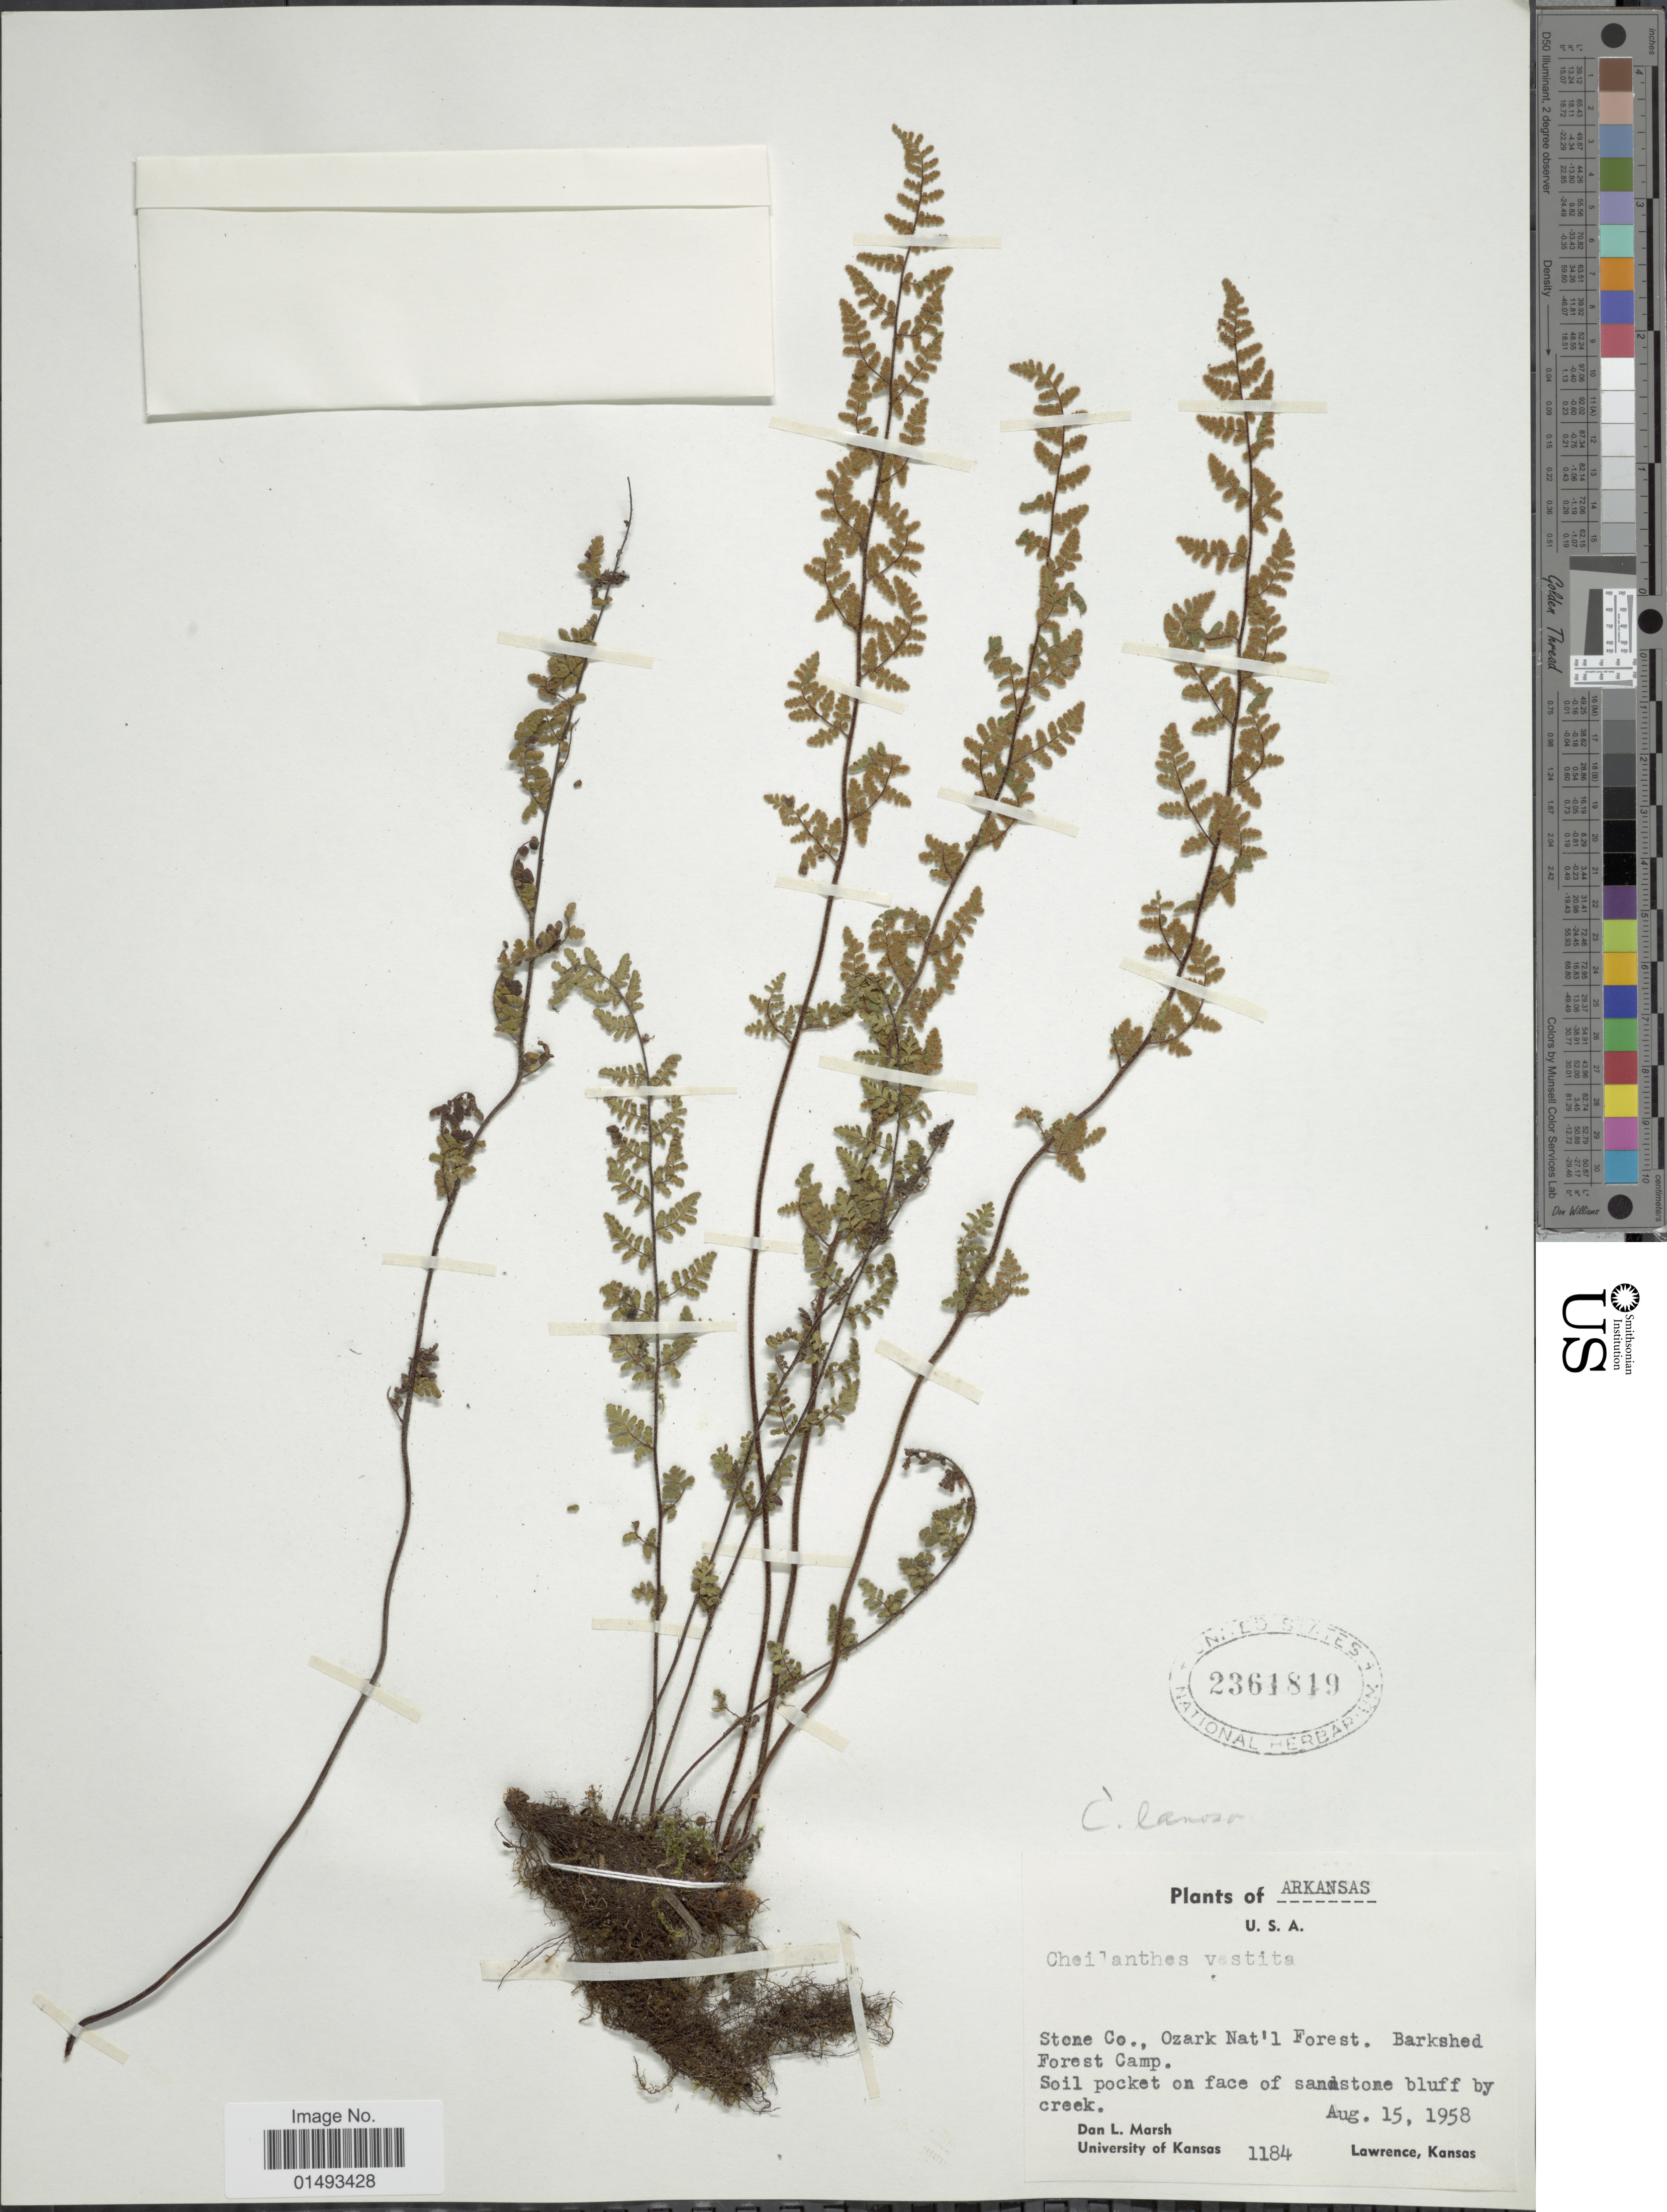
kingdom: Plantae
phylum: Tracheophyta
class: Polypodiopsida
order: Polypodiales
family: Pteridaceae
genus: Myriopteris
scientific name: Myriopteris lanosa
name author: (Michx.) Grusz & Windham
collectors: D. L. Marsh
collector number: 1184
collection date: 1958-08-15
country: United States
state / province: Arkansas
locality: Plants of Arkansas, Stone Co. m Ozark Nat'l Forest. Barkshed Forest Camp. Soil pocket on face of sandstone bluff by creek, Lawrence, Kansas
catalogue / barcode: US 2361819